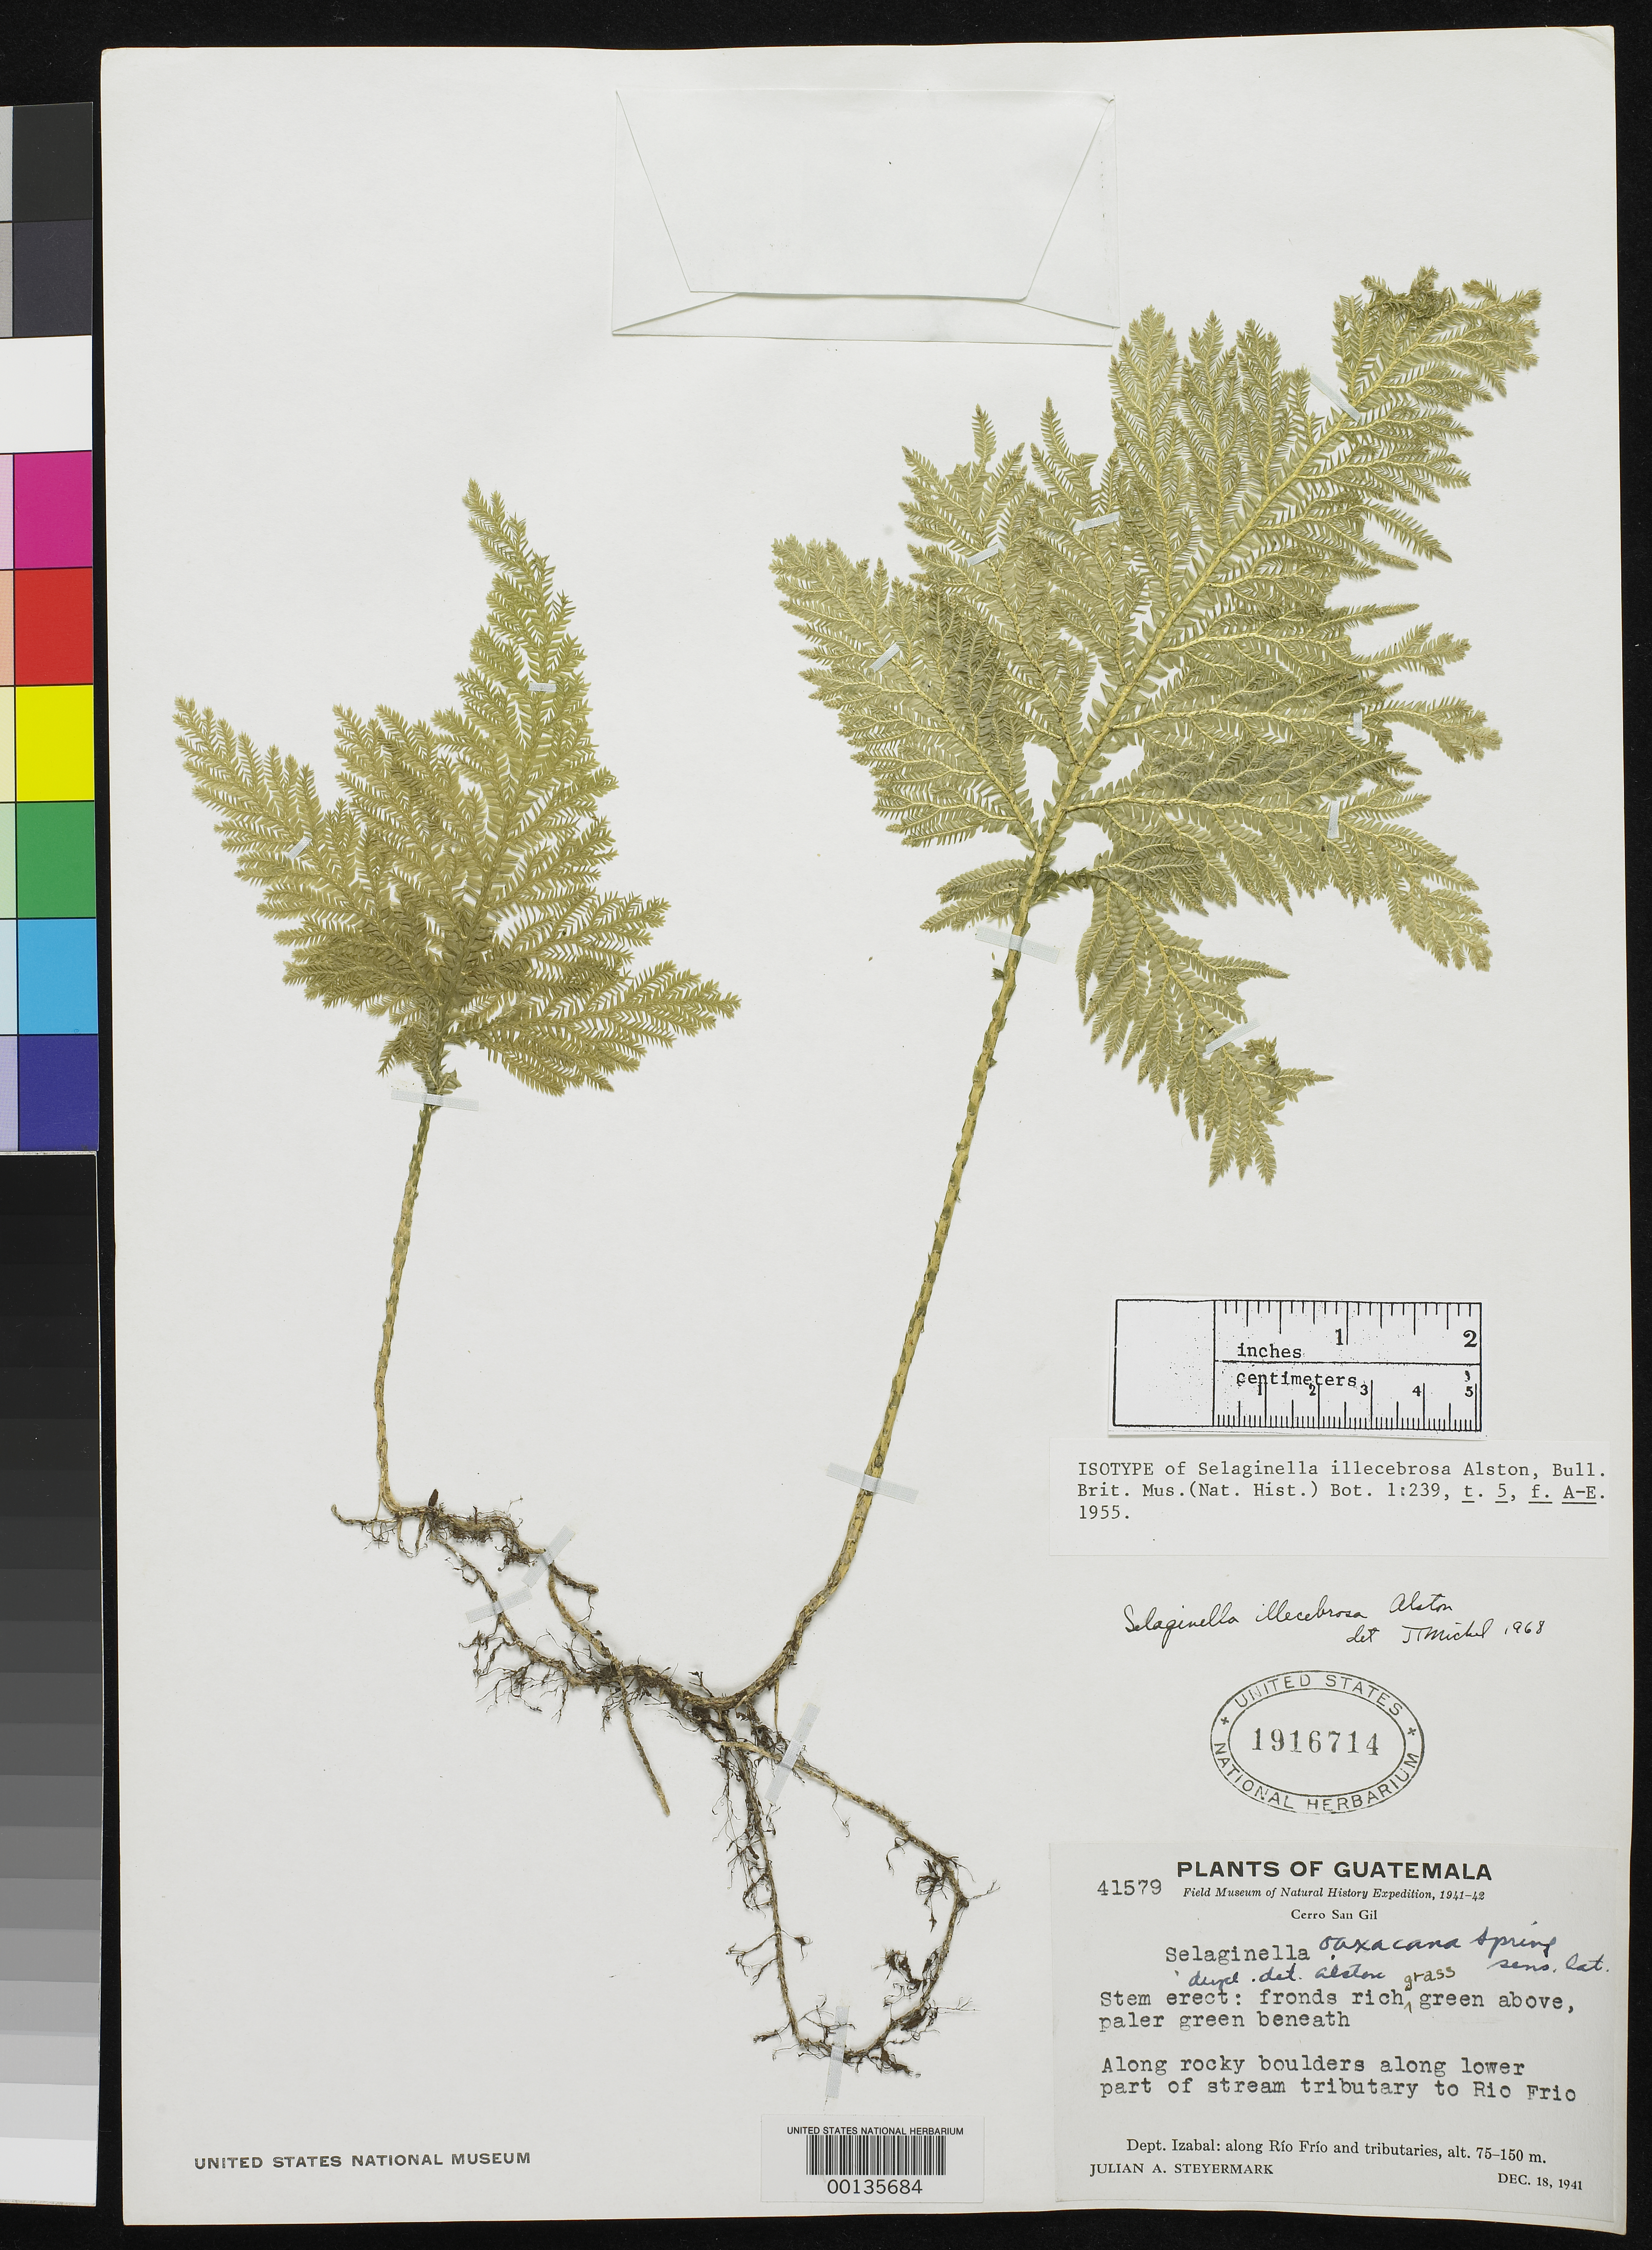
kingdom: Plantae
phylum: Tracheophyta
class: Lycopodiopsida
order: Selaginellales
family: Selaginellaceae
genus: Selaginella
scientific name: Selaginella illecebrosa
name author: Alston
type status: Isotype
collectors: J. Steyermark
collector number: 41579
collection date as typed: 18 Dec 1941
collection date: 1941-12-18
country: Guatemala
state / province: Izabal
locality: Along lower part of stream tributary to the Rio Frio.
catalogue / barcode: US 1916714